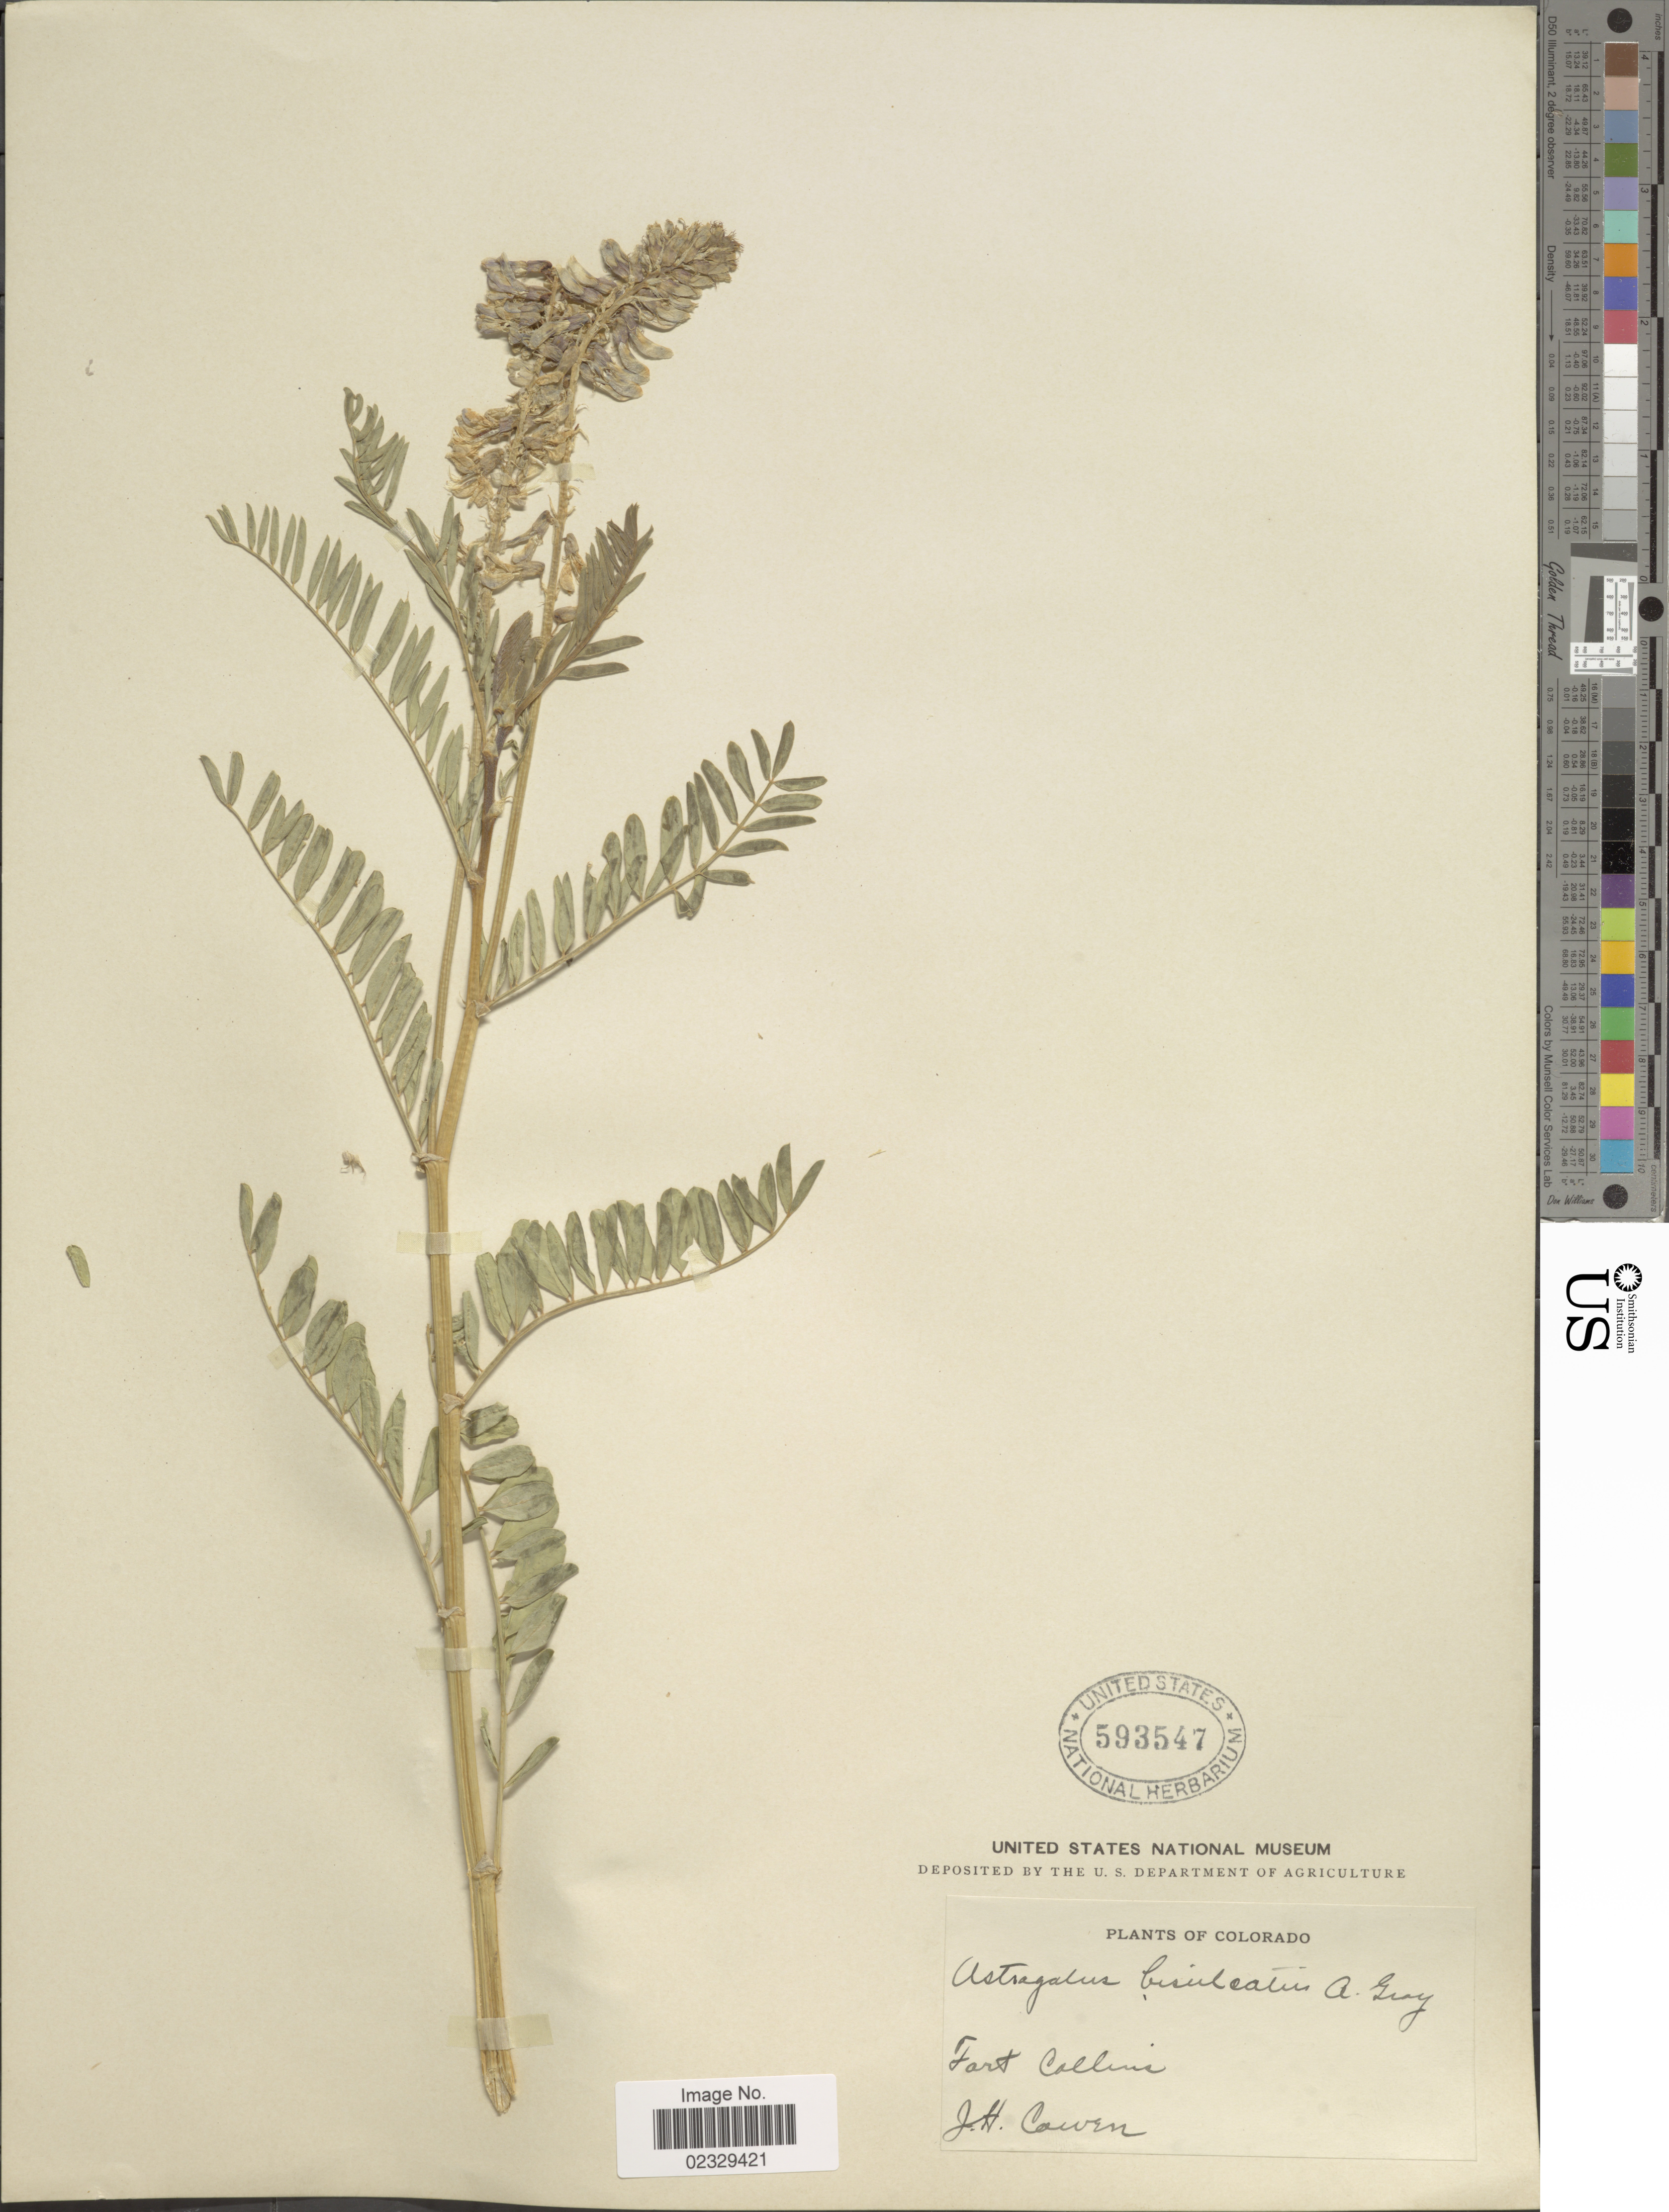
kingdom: Plantae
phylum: Tracheophyta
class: Magnoliopsida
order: Fabales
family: Fabaceae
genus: Astragalus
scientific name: Astragalus bisulcatus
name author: (Hook.) A. Gray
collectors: J. H. Cowen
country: United States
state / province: Colorado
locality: Fort Collins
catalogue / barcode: US 593547